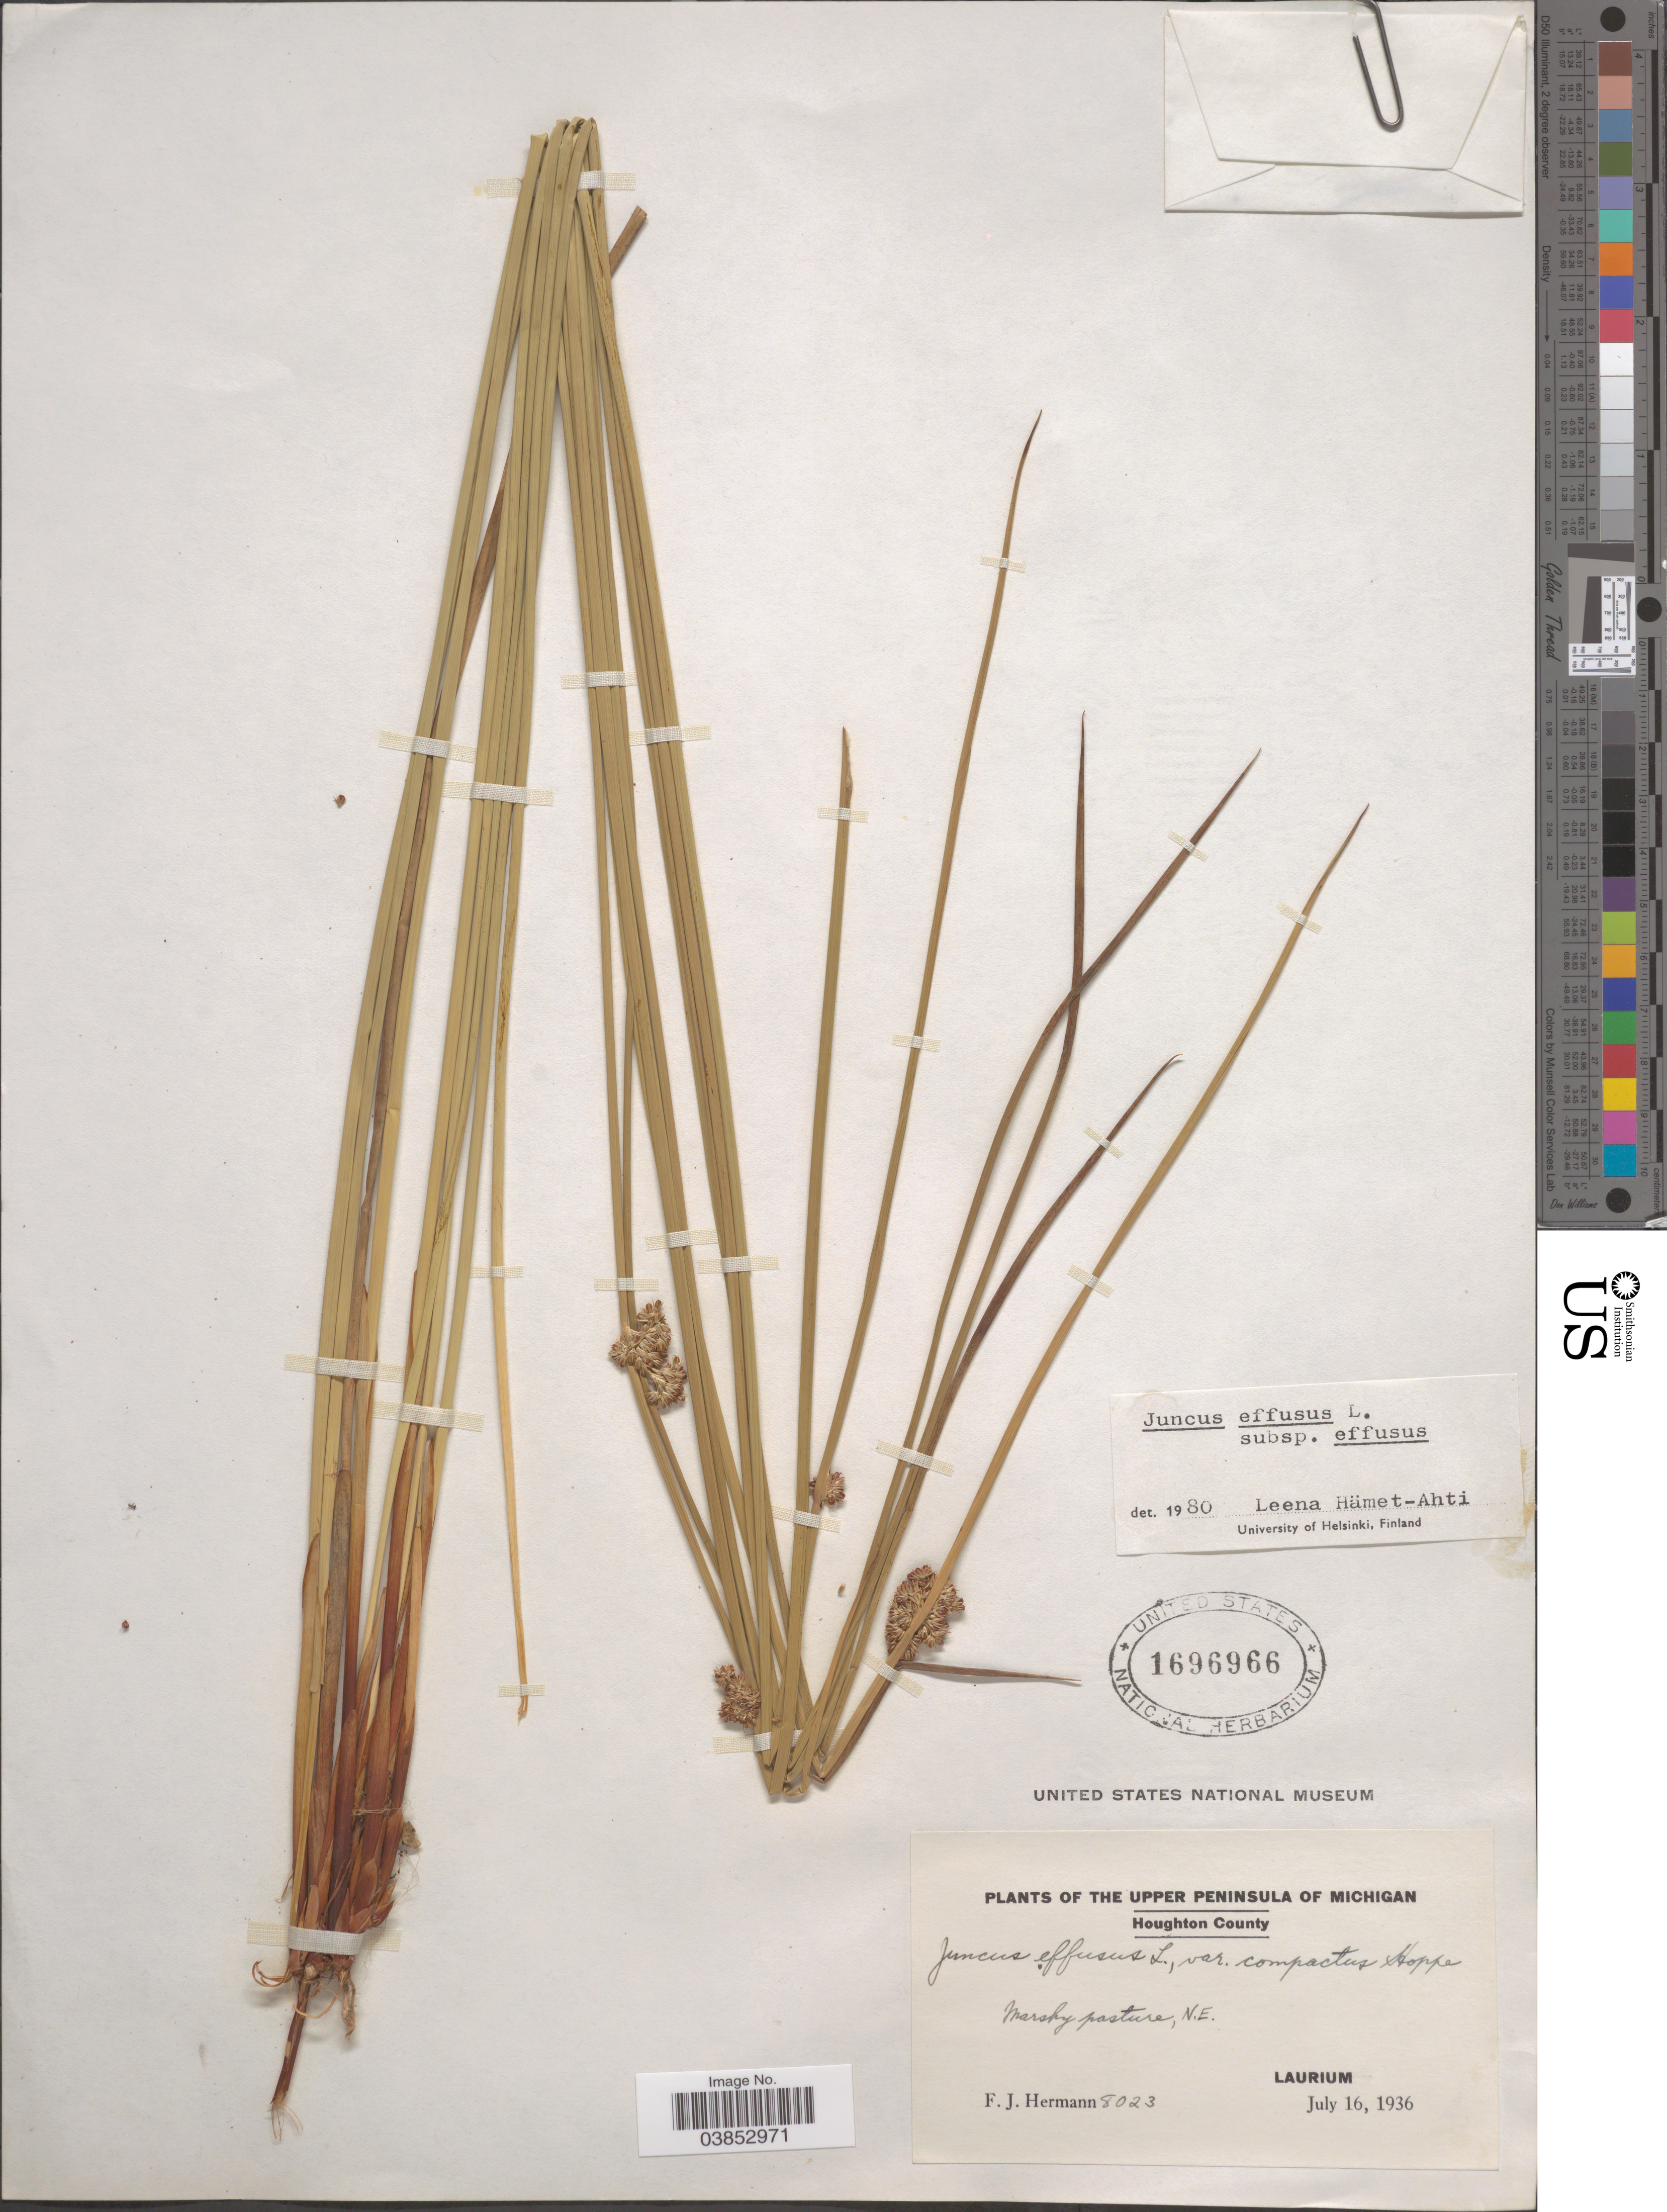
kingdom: Plantae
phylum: Tracheophyta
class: Liliopsida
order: Poales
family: Juncaceae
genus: Juncus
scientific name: Juncus effusus var. pacificus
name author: Fernald & Wiegand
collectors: F. J. Hermann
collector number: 8023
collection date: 1936-07-16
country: United States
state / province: Michigan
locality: Upper Peninsula. Houghton County. Marshy pasture, N.E. Laurium.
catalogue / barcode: US 1696966